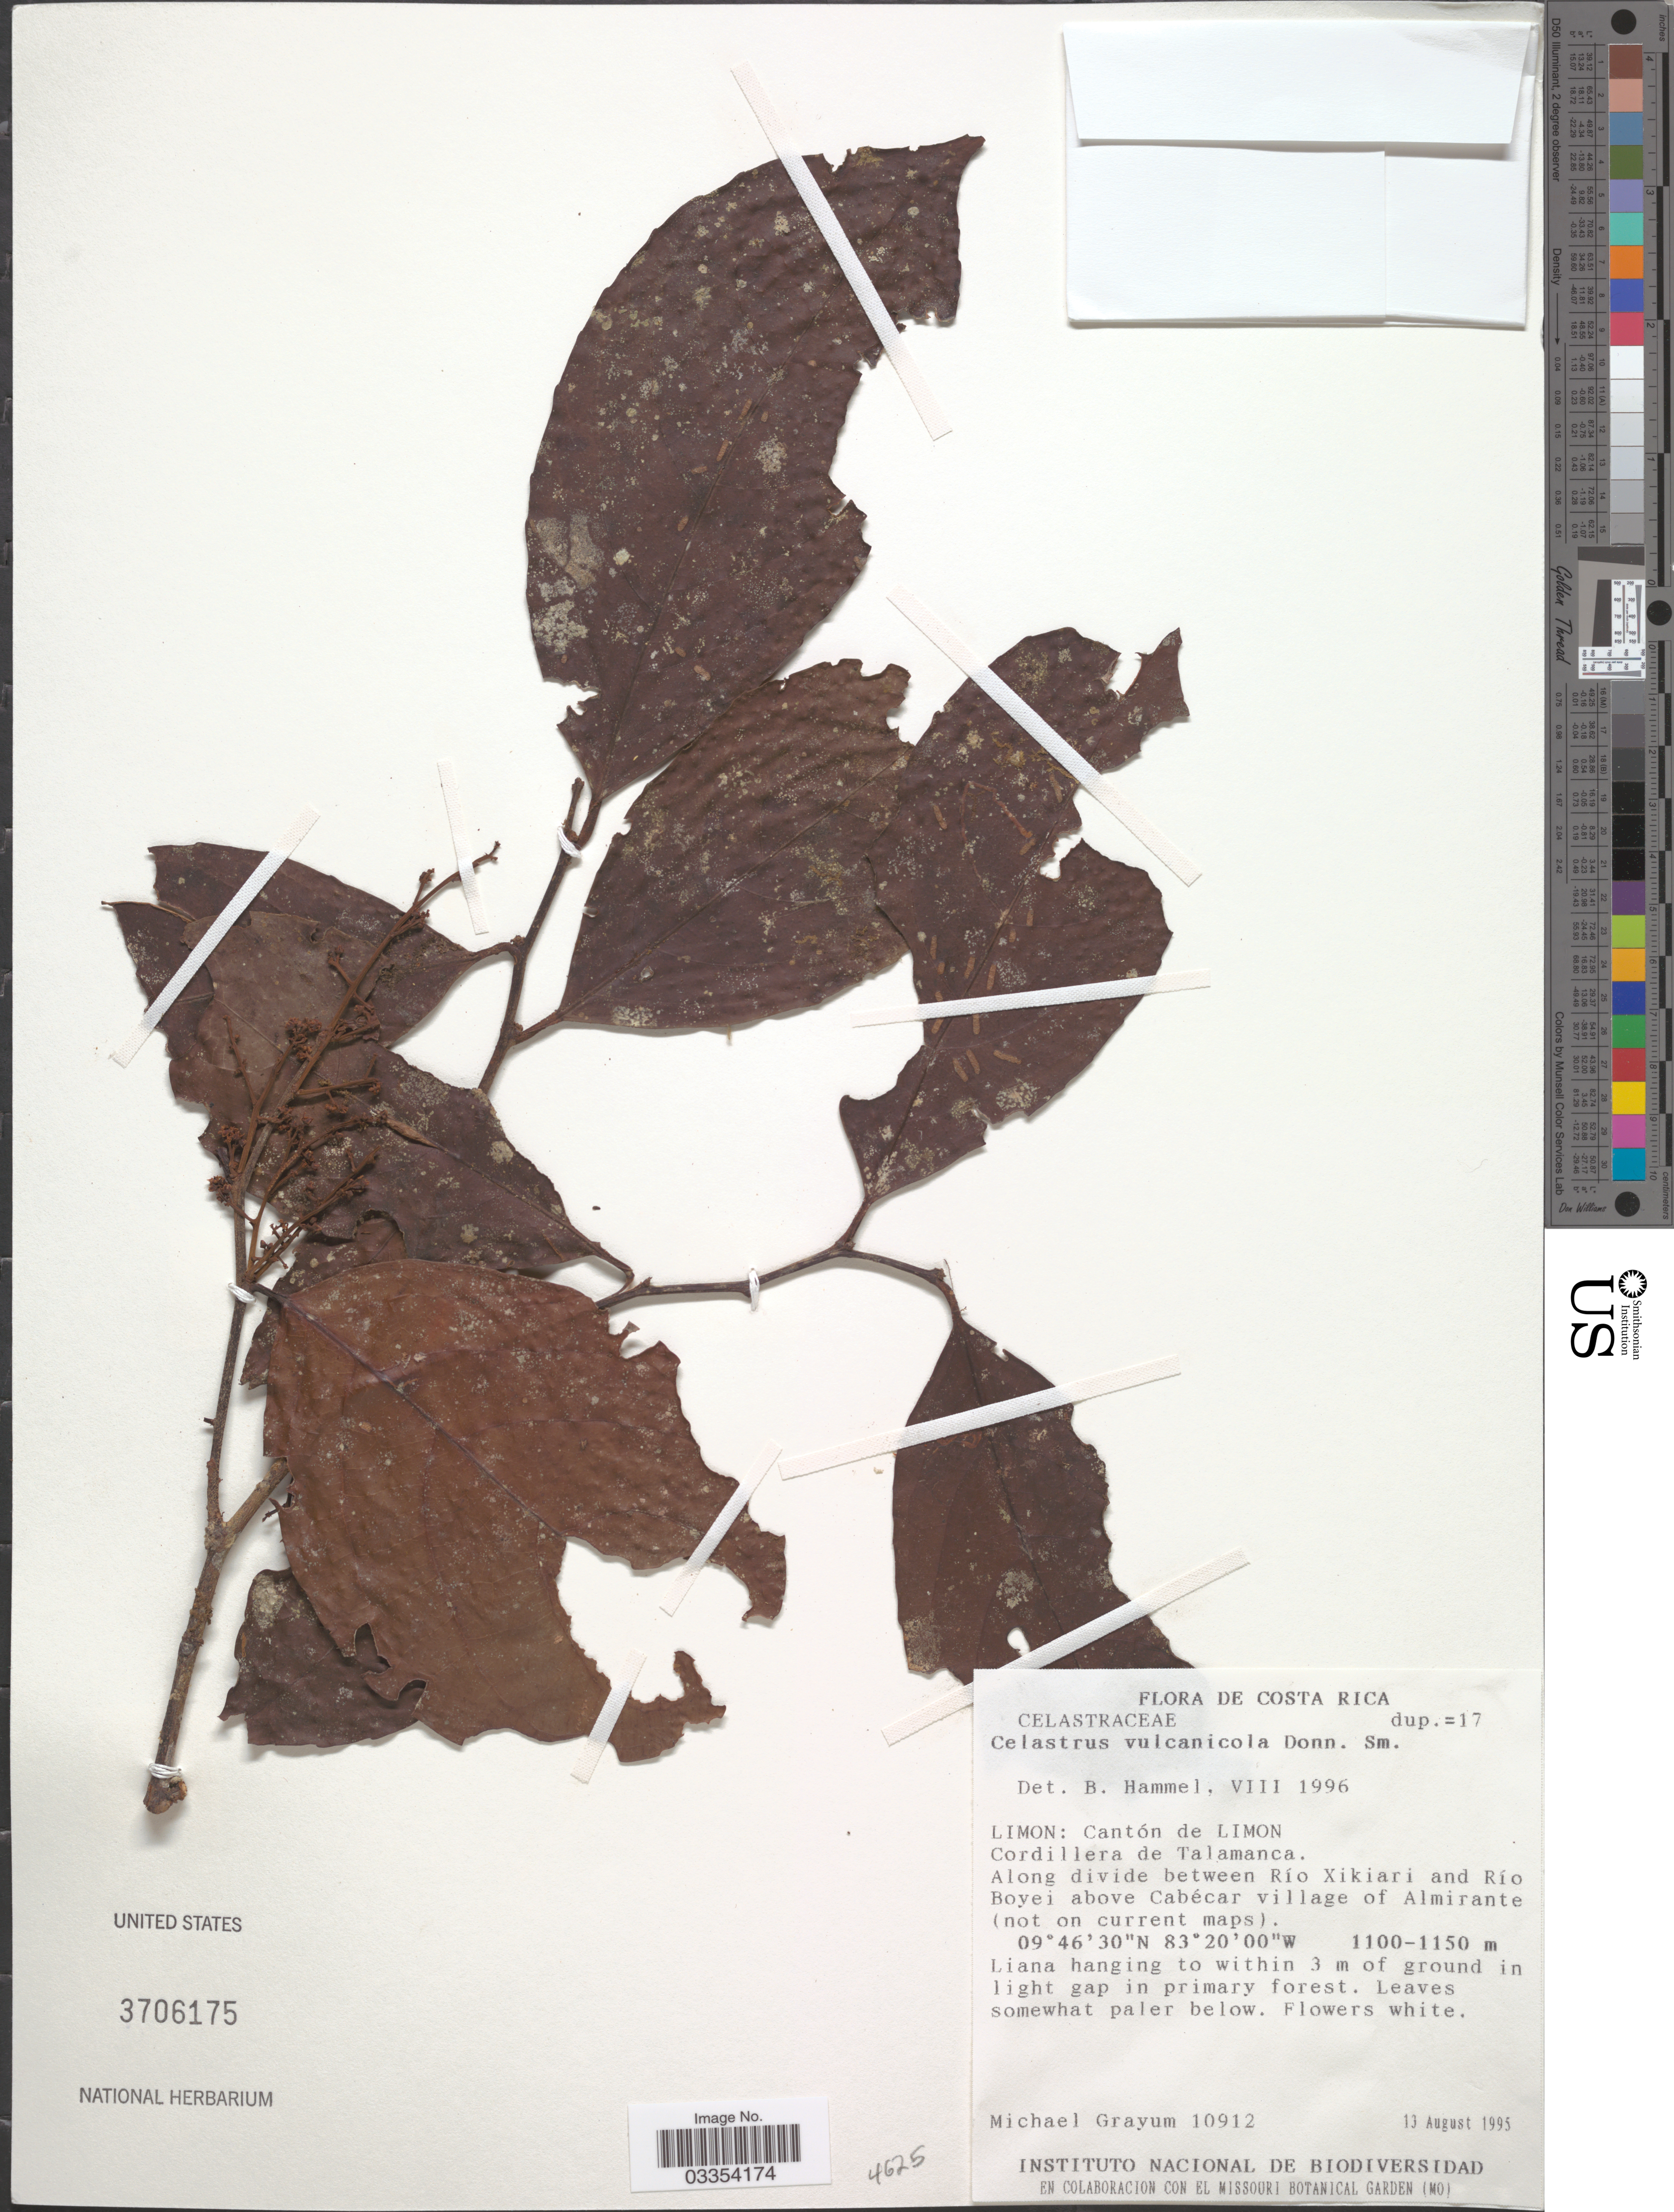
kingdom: Plantae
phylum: Tracheophyta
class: Magnoliopsida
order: Celastrales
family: Celastraceae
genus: Celastrus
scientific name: Celastrus vulcanicola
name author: Donn. Sm.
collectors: M. H. Grayum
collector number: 10912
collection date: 1995-08-13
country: Costa Rica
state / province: Limón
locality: Cantón de Limon. Cordillera de Talamanca. Along divide between Río Xikiari and Río Boyei above Cabécar village of Almirante (not on current maps).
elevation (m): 1100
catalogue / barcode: US 3706175